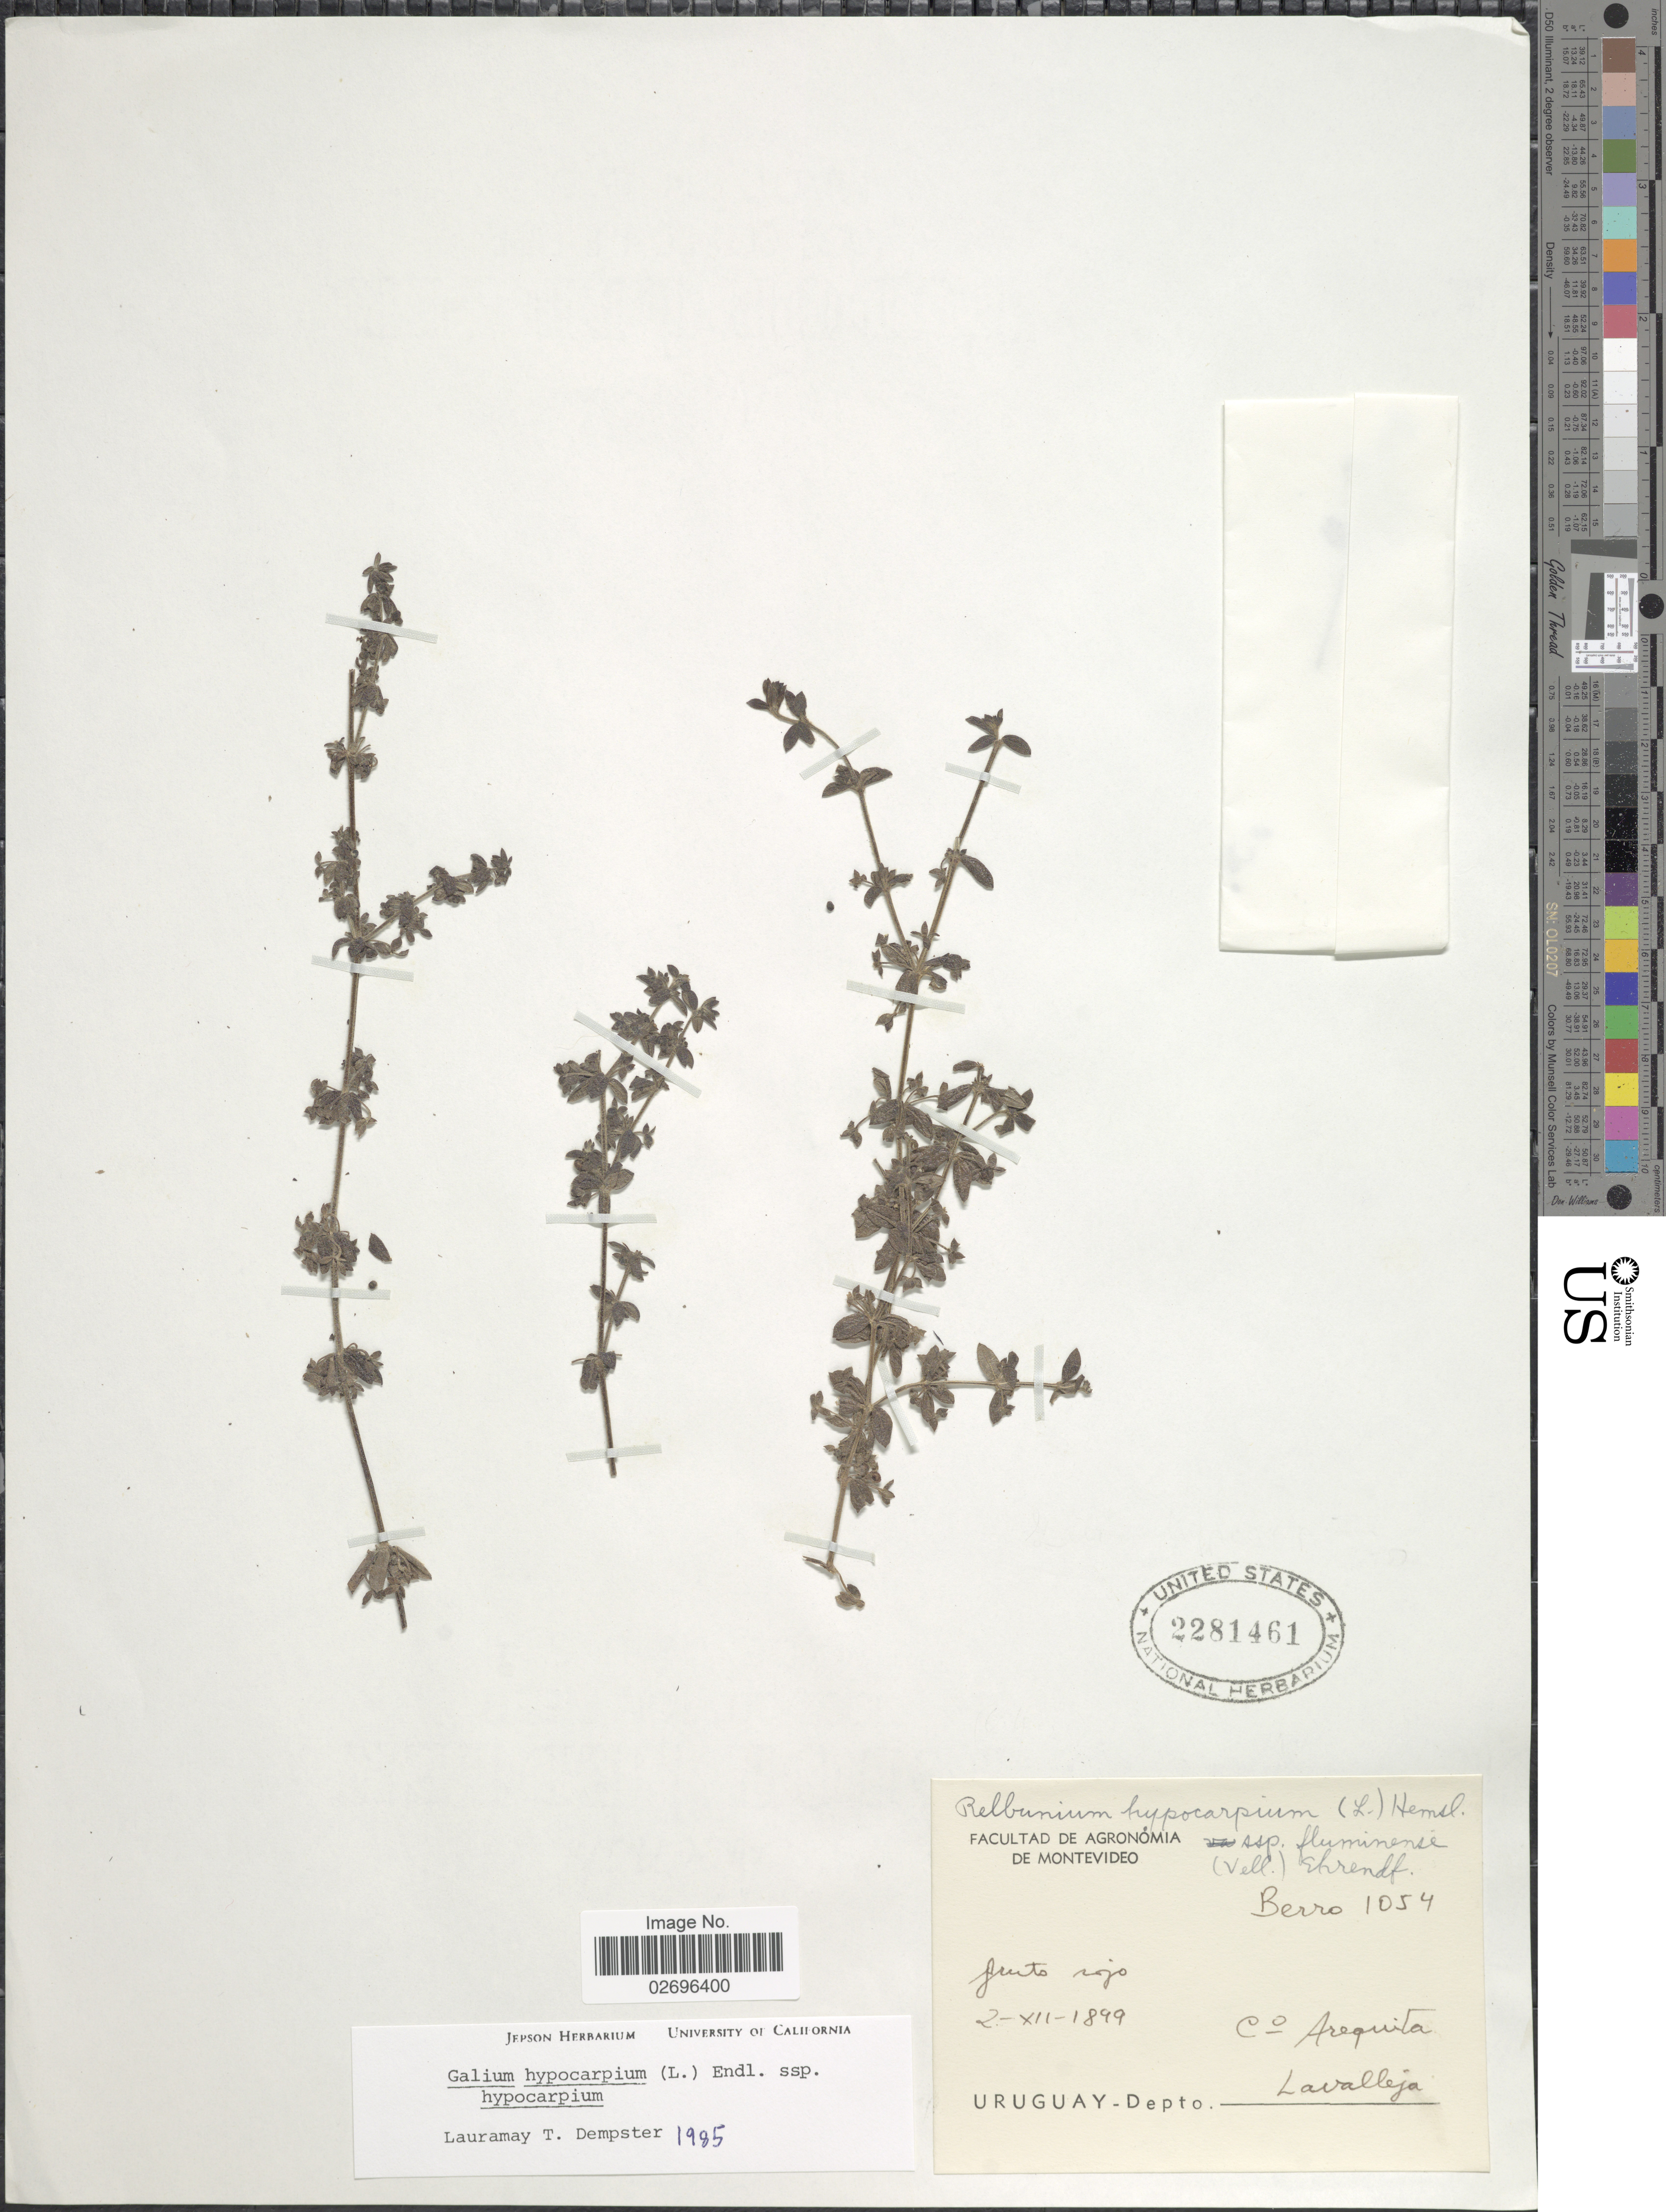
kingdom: Plantae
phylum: Tracheophyta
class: Magnoliopsida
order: Gentianales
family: Rubiaceae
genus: Galium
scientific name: Galium hypocarpium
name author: (L.) Endl. ex Griseb.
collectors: Berro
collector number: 1054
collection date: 1899-12-02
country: Uruguay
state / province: Lavalleja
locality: Co. Arequita.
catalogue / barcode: US 2281461